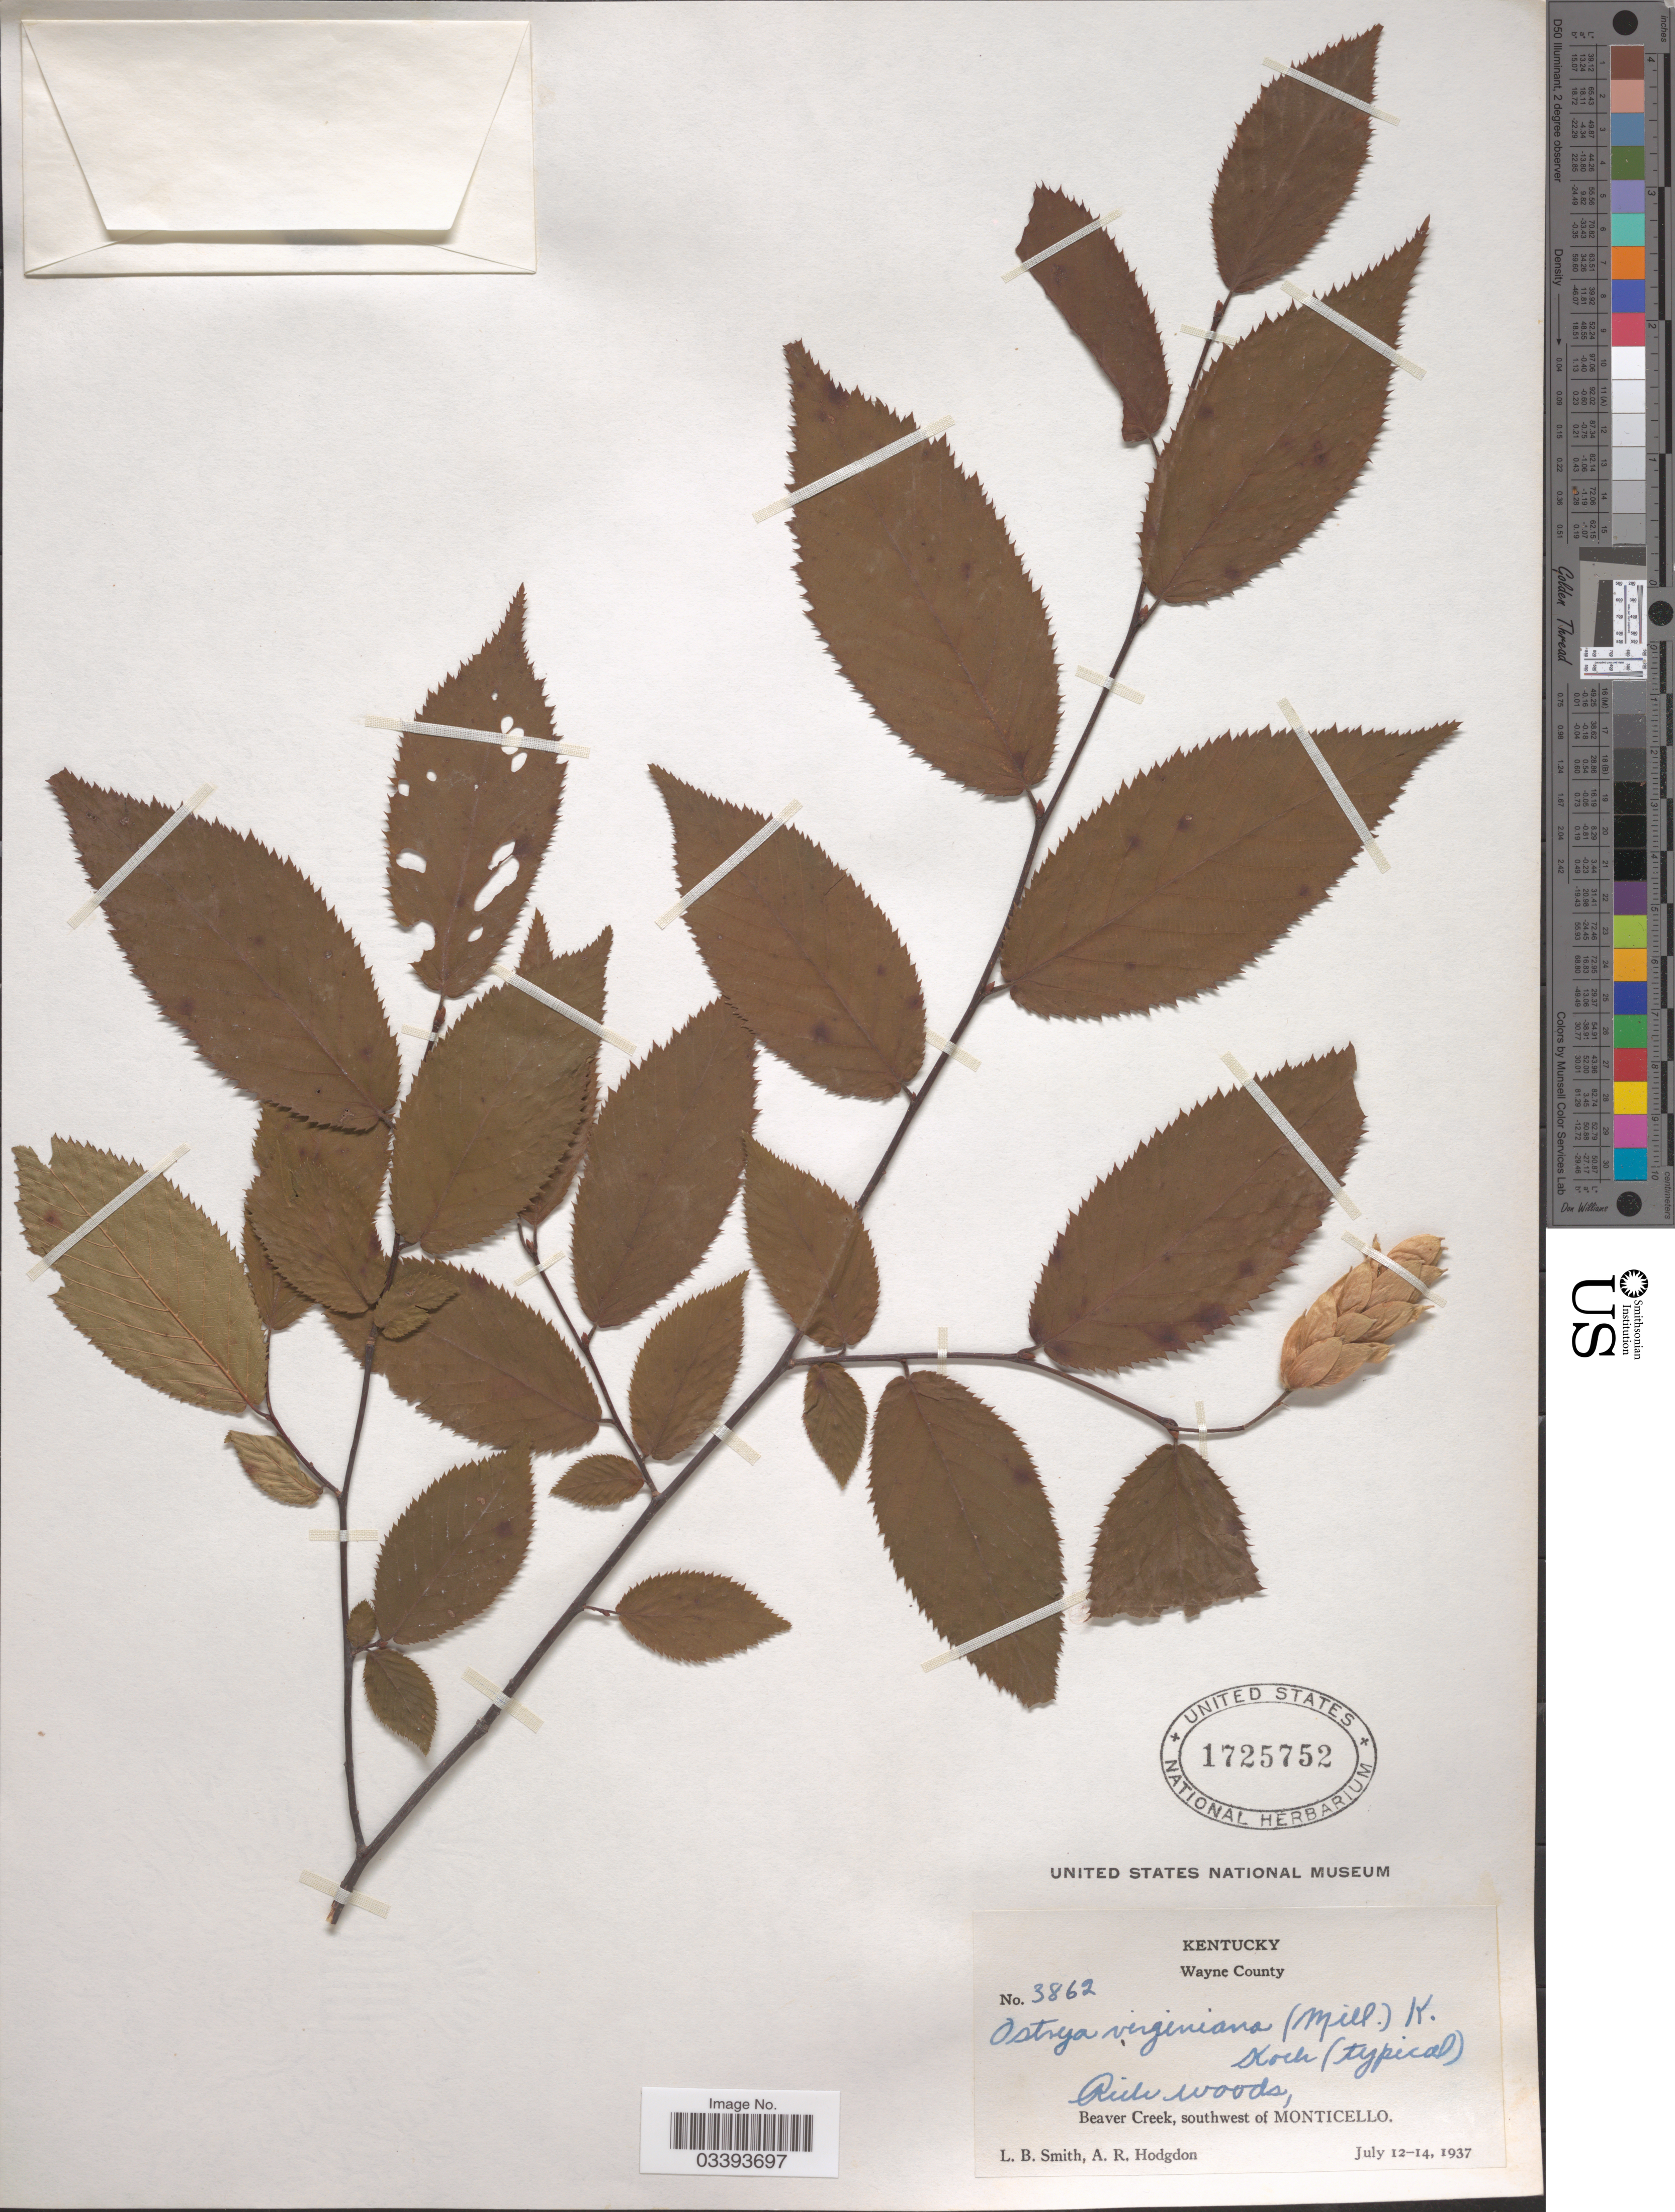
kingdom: Plantae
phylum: Tracheophyta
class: Magnoliopsida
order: Fagales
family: Betulaceae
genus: Ostrya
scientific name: Ostrya virginiana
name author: (Mill.) K. Koch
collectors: L. Smith & A. R. Hodgdon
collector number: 3862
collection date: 1937-07-12/1937-07-14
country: United States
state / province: Kentucky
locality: Wayne County. Beaver Creek, southwest of Monticello.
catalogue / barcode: US 1725752